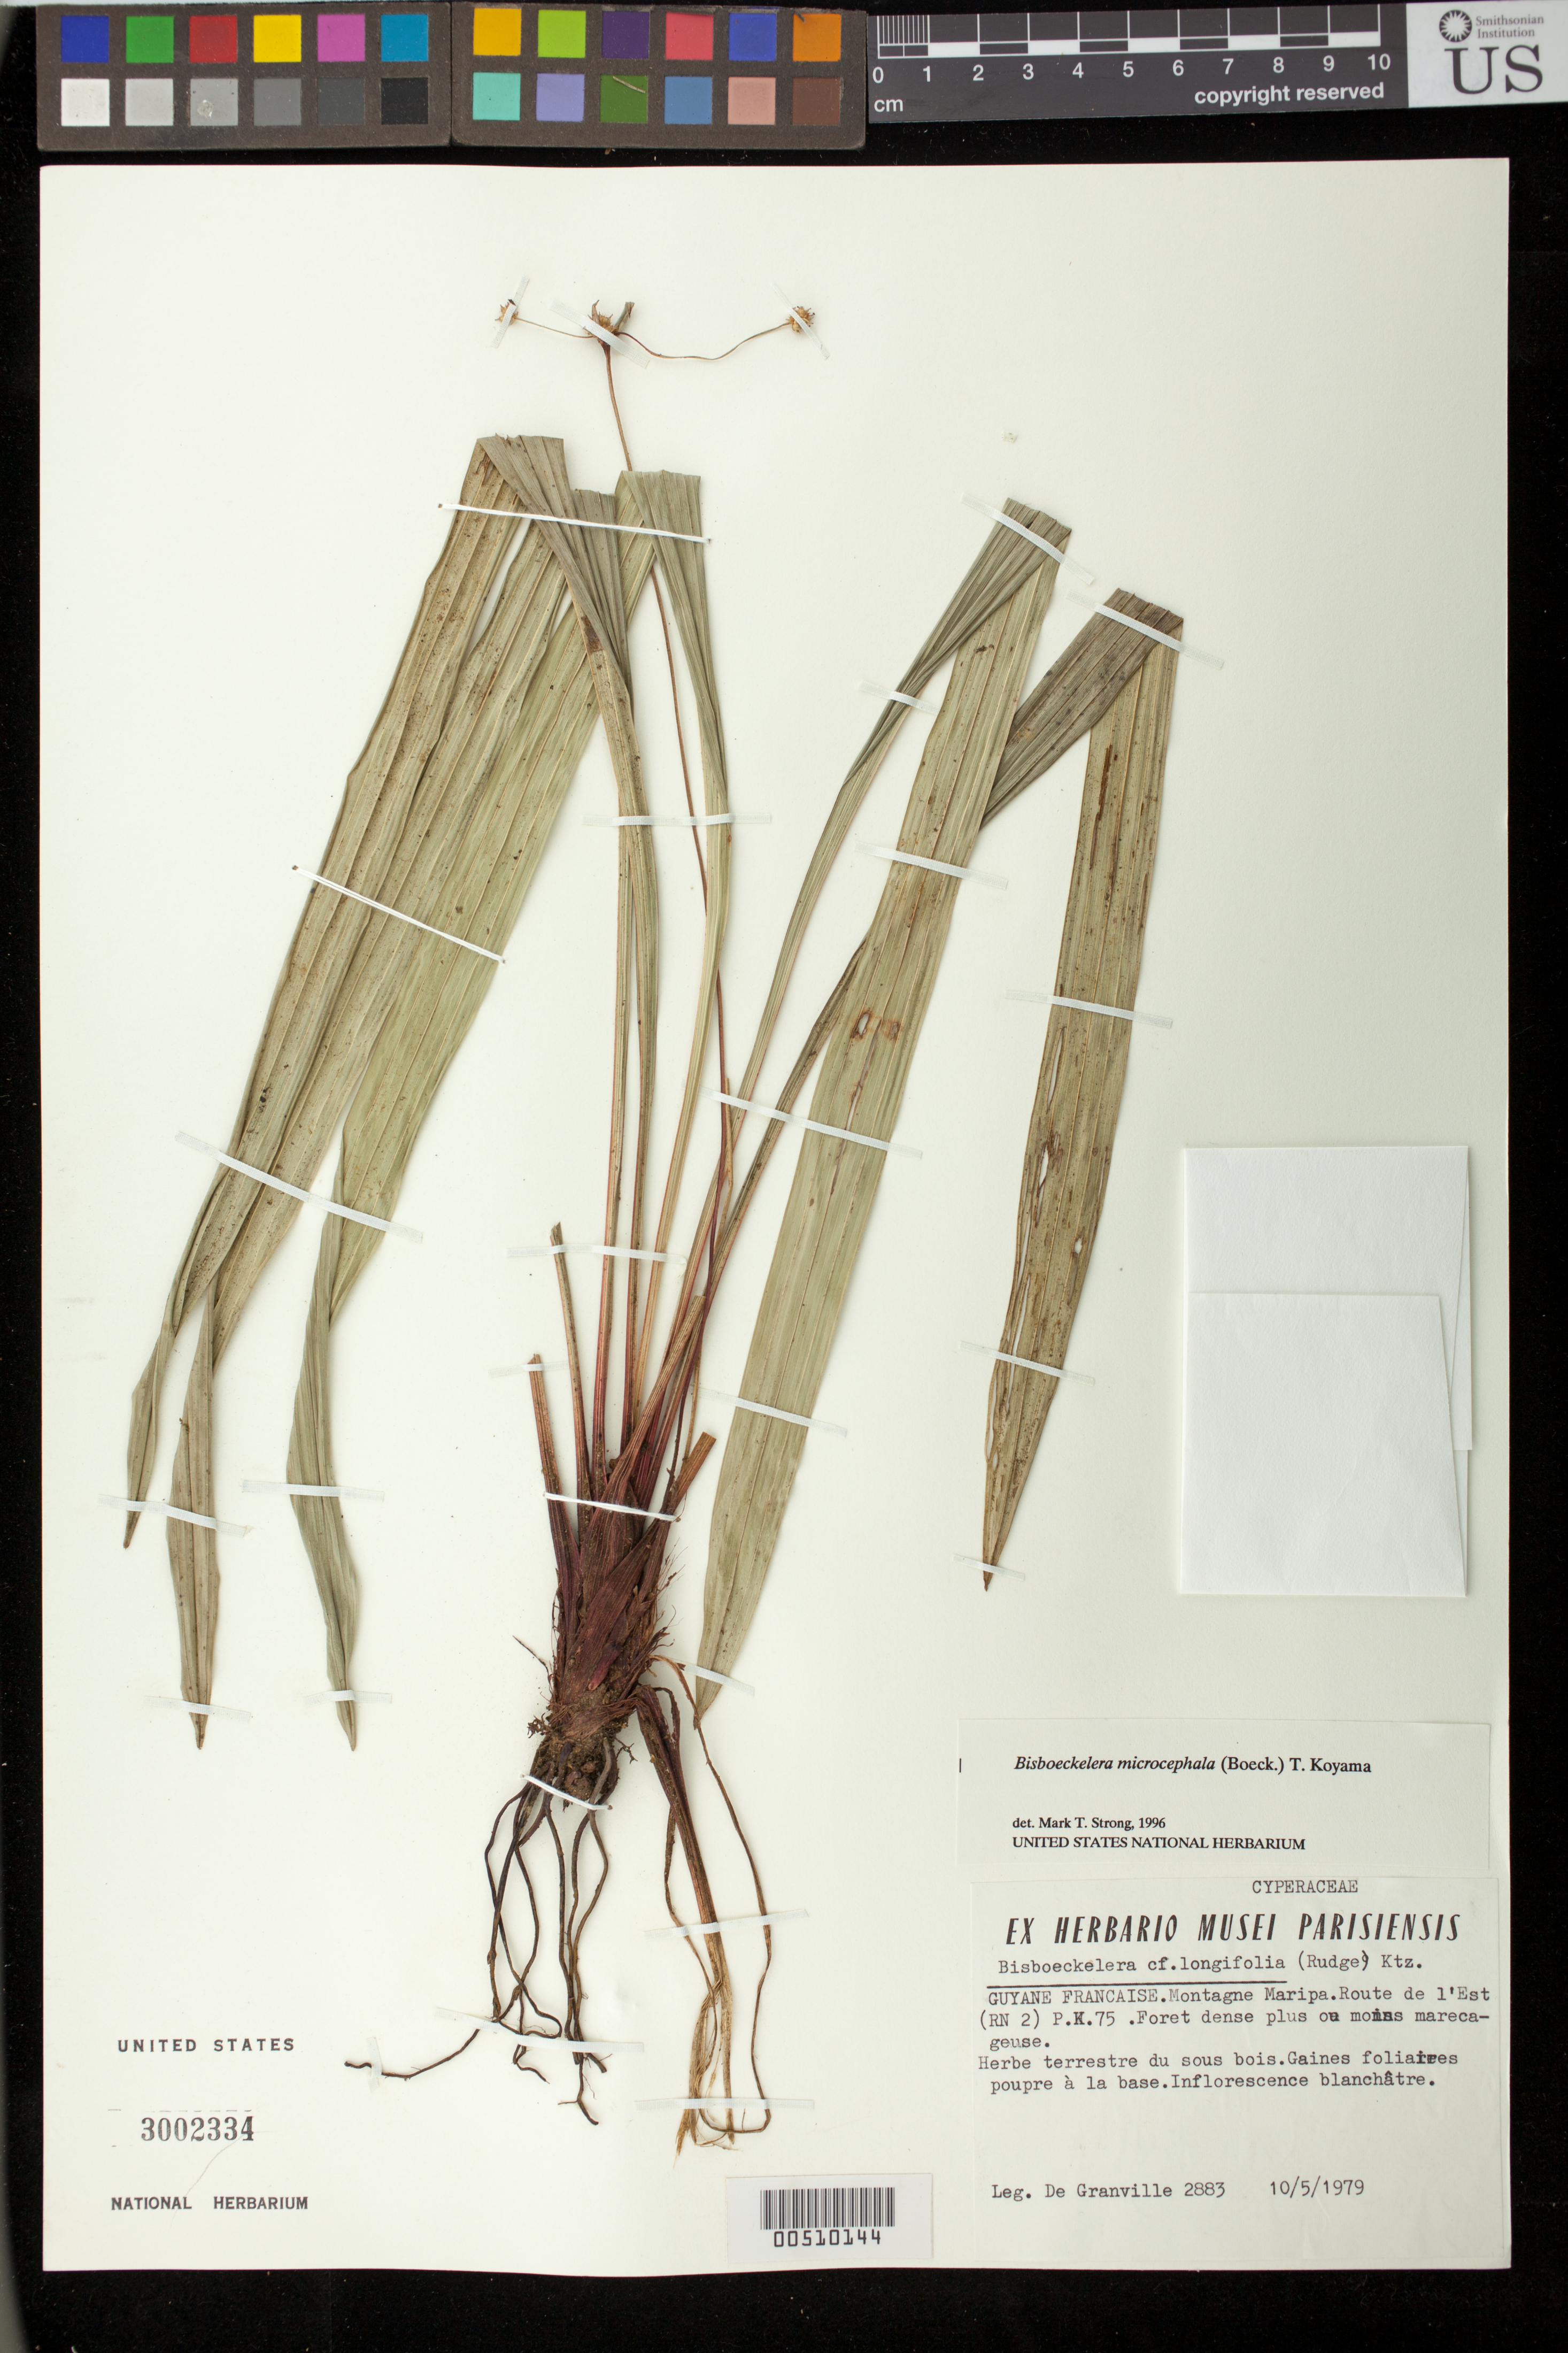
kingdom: Plantae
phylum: Tracheophyta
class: Liliopsida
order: Poales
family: Cyperaceae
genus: Bisboeckelera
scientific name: Bisboeckelera microcephala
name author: (Boeckeler) T. Koyama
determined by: Strong, M. T., (US), Smithsonian Institution - National Museum of Natural History (UNITED STATES)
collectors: J.-J. de Granville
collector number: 2883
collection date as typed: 10 May 1979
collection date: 1979-05-10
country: French Guiana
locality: Montagne Maripa, route de l'Est (RN 2) P.K.75.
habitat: Forêt dense plus ou moias marecageuse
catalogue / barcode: US 3002334